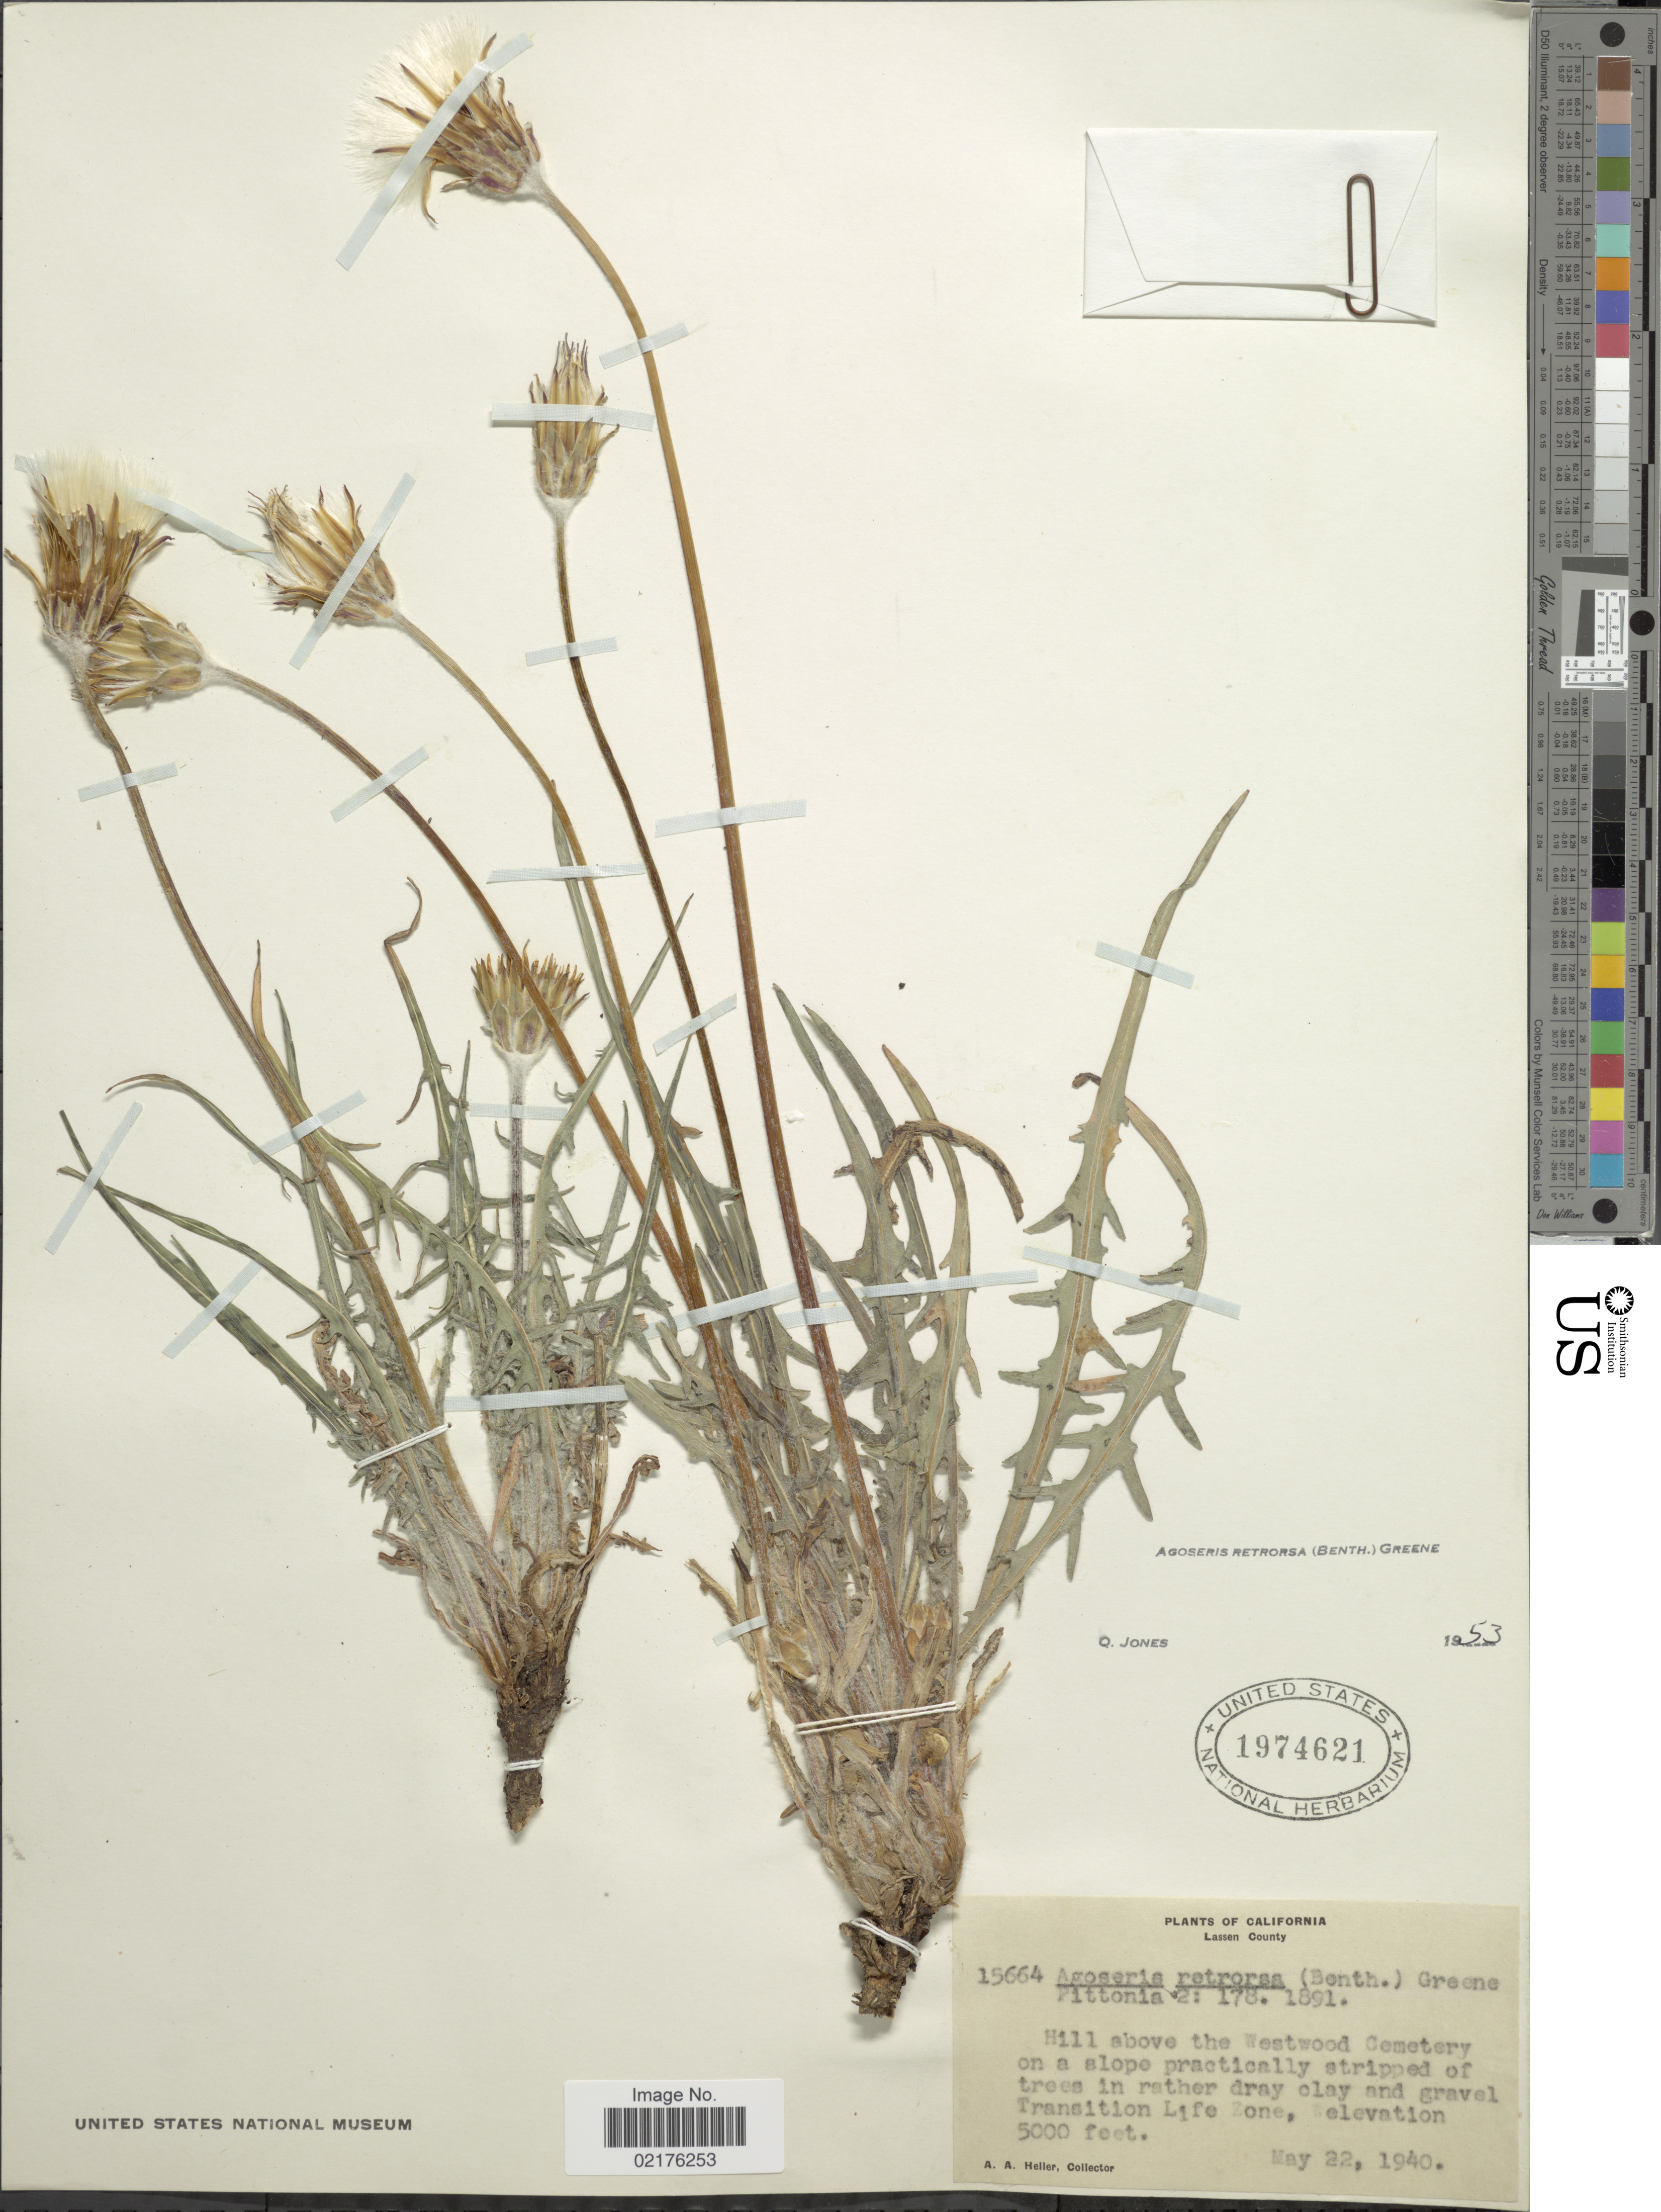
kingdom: Plantae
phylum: Tracheophyta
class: Magnoliopsida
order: Asterales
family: Asteraceae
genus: Agoseris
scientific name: Agoseris retrorsa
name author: (Benth.) Greene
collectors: A. A. Heller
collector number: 15664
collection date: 1940-05-22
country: United States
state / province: California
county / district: Lassen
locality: Lassen County, Hill above the Westwood Cemetery, Transition Life Zone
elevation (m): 1524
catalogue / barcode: US 1974621